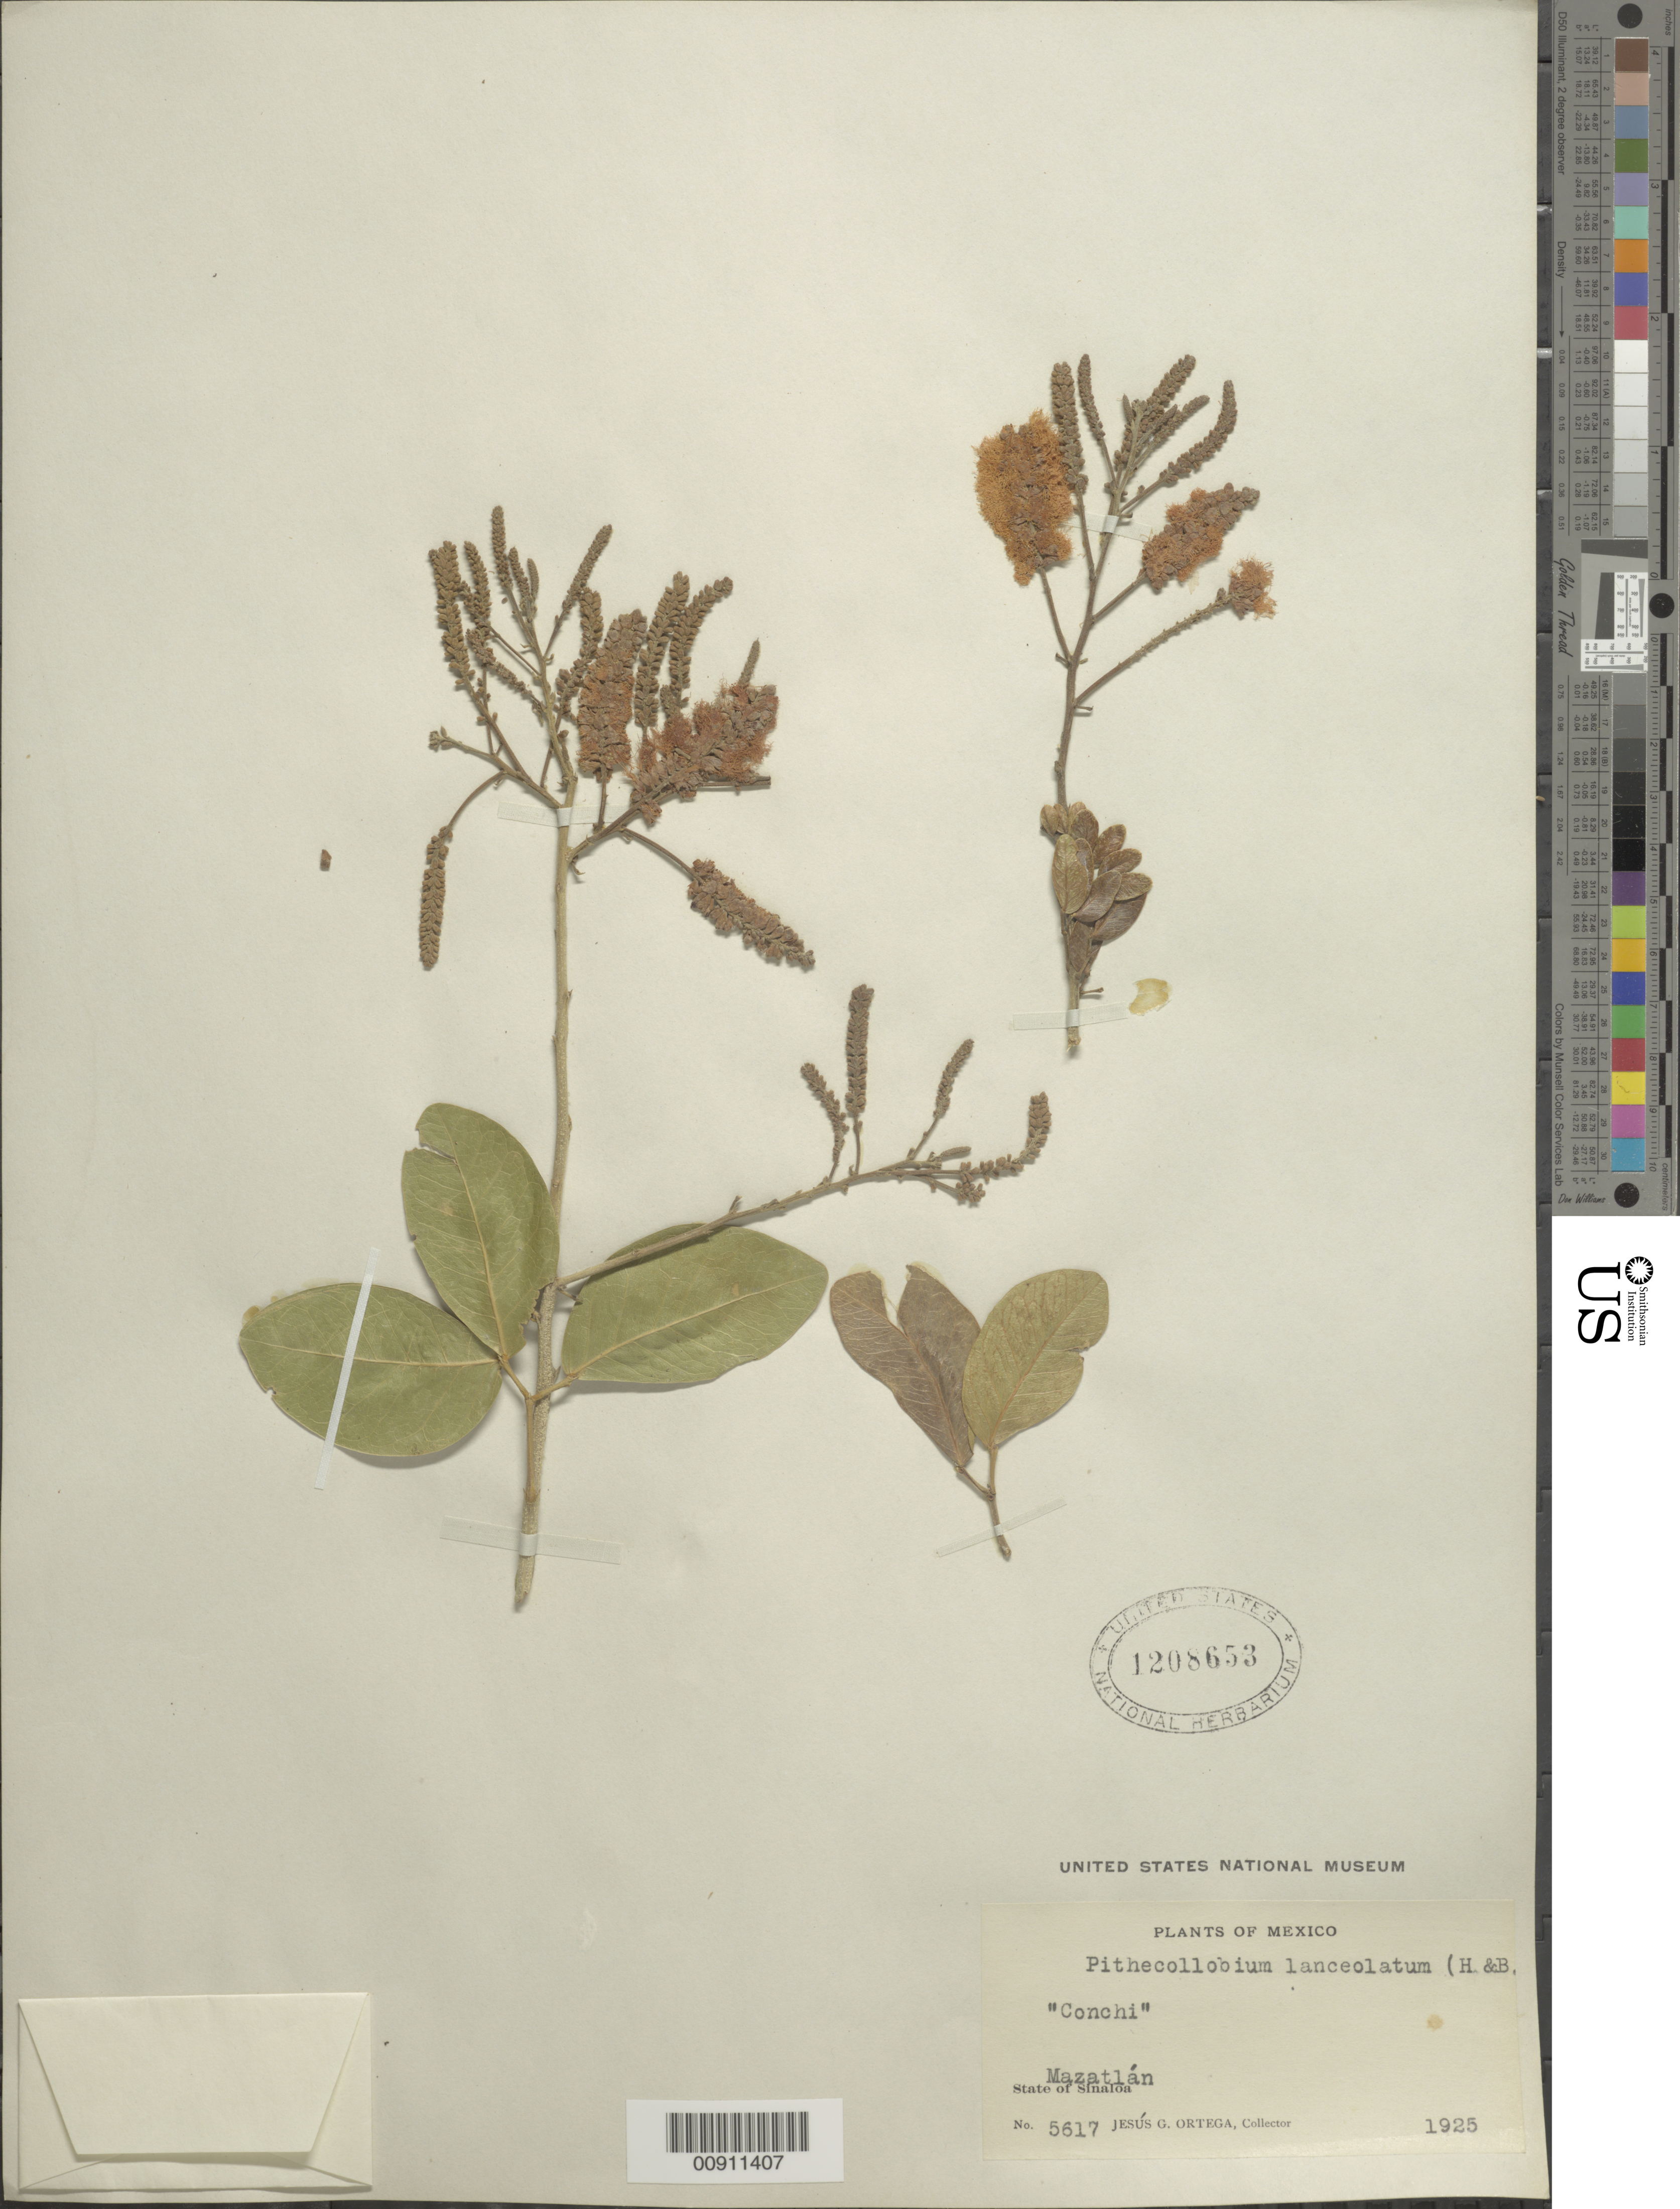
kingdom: Plantae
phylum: Tracheophyta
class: Magnoliopsida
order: Fabales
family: Fabaceae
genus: Pithecellobium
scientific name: Pithecellobium lanceolatum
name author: (Humb. & Bonpl. ex Willd.) Benth.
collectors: J. Ortega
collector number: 5617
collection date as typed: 1925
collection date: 1925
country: Mexico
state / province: Sinaloa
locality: Mazatlán, State of Sinaloa.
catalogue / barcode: US 1208653